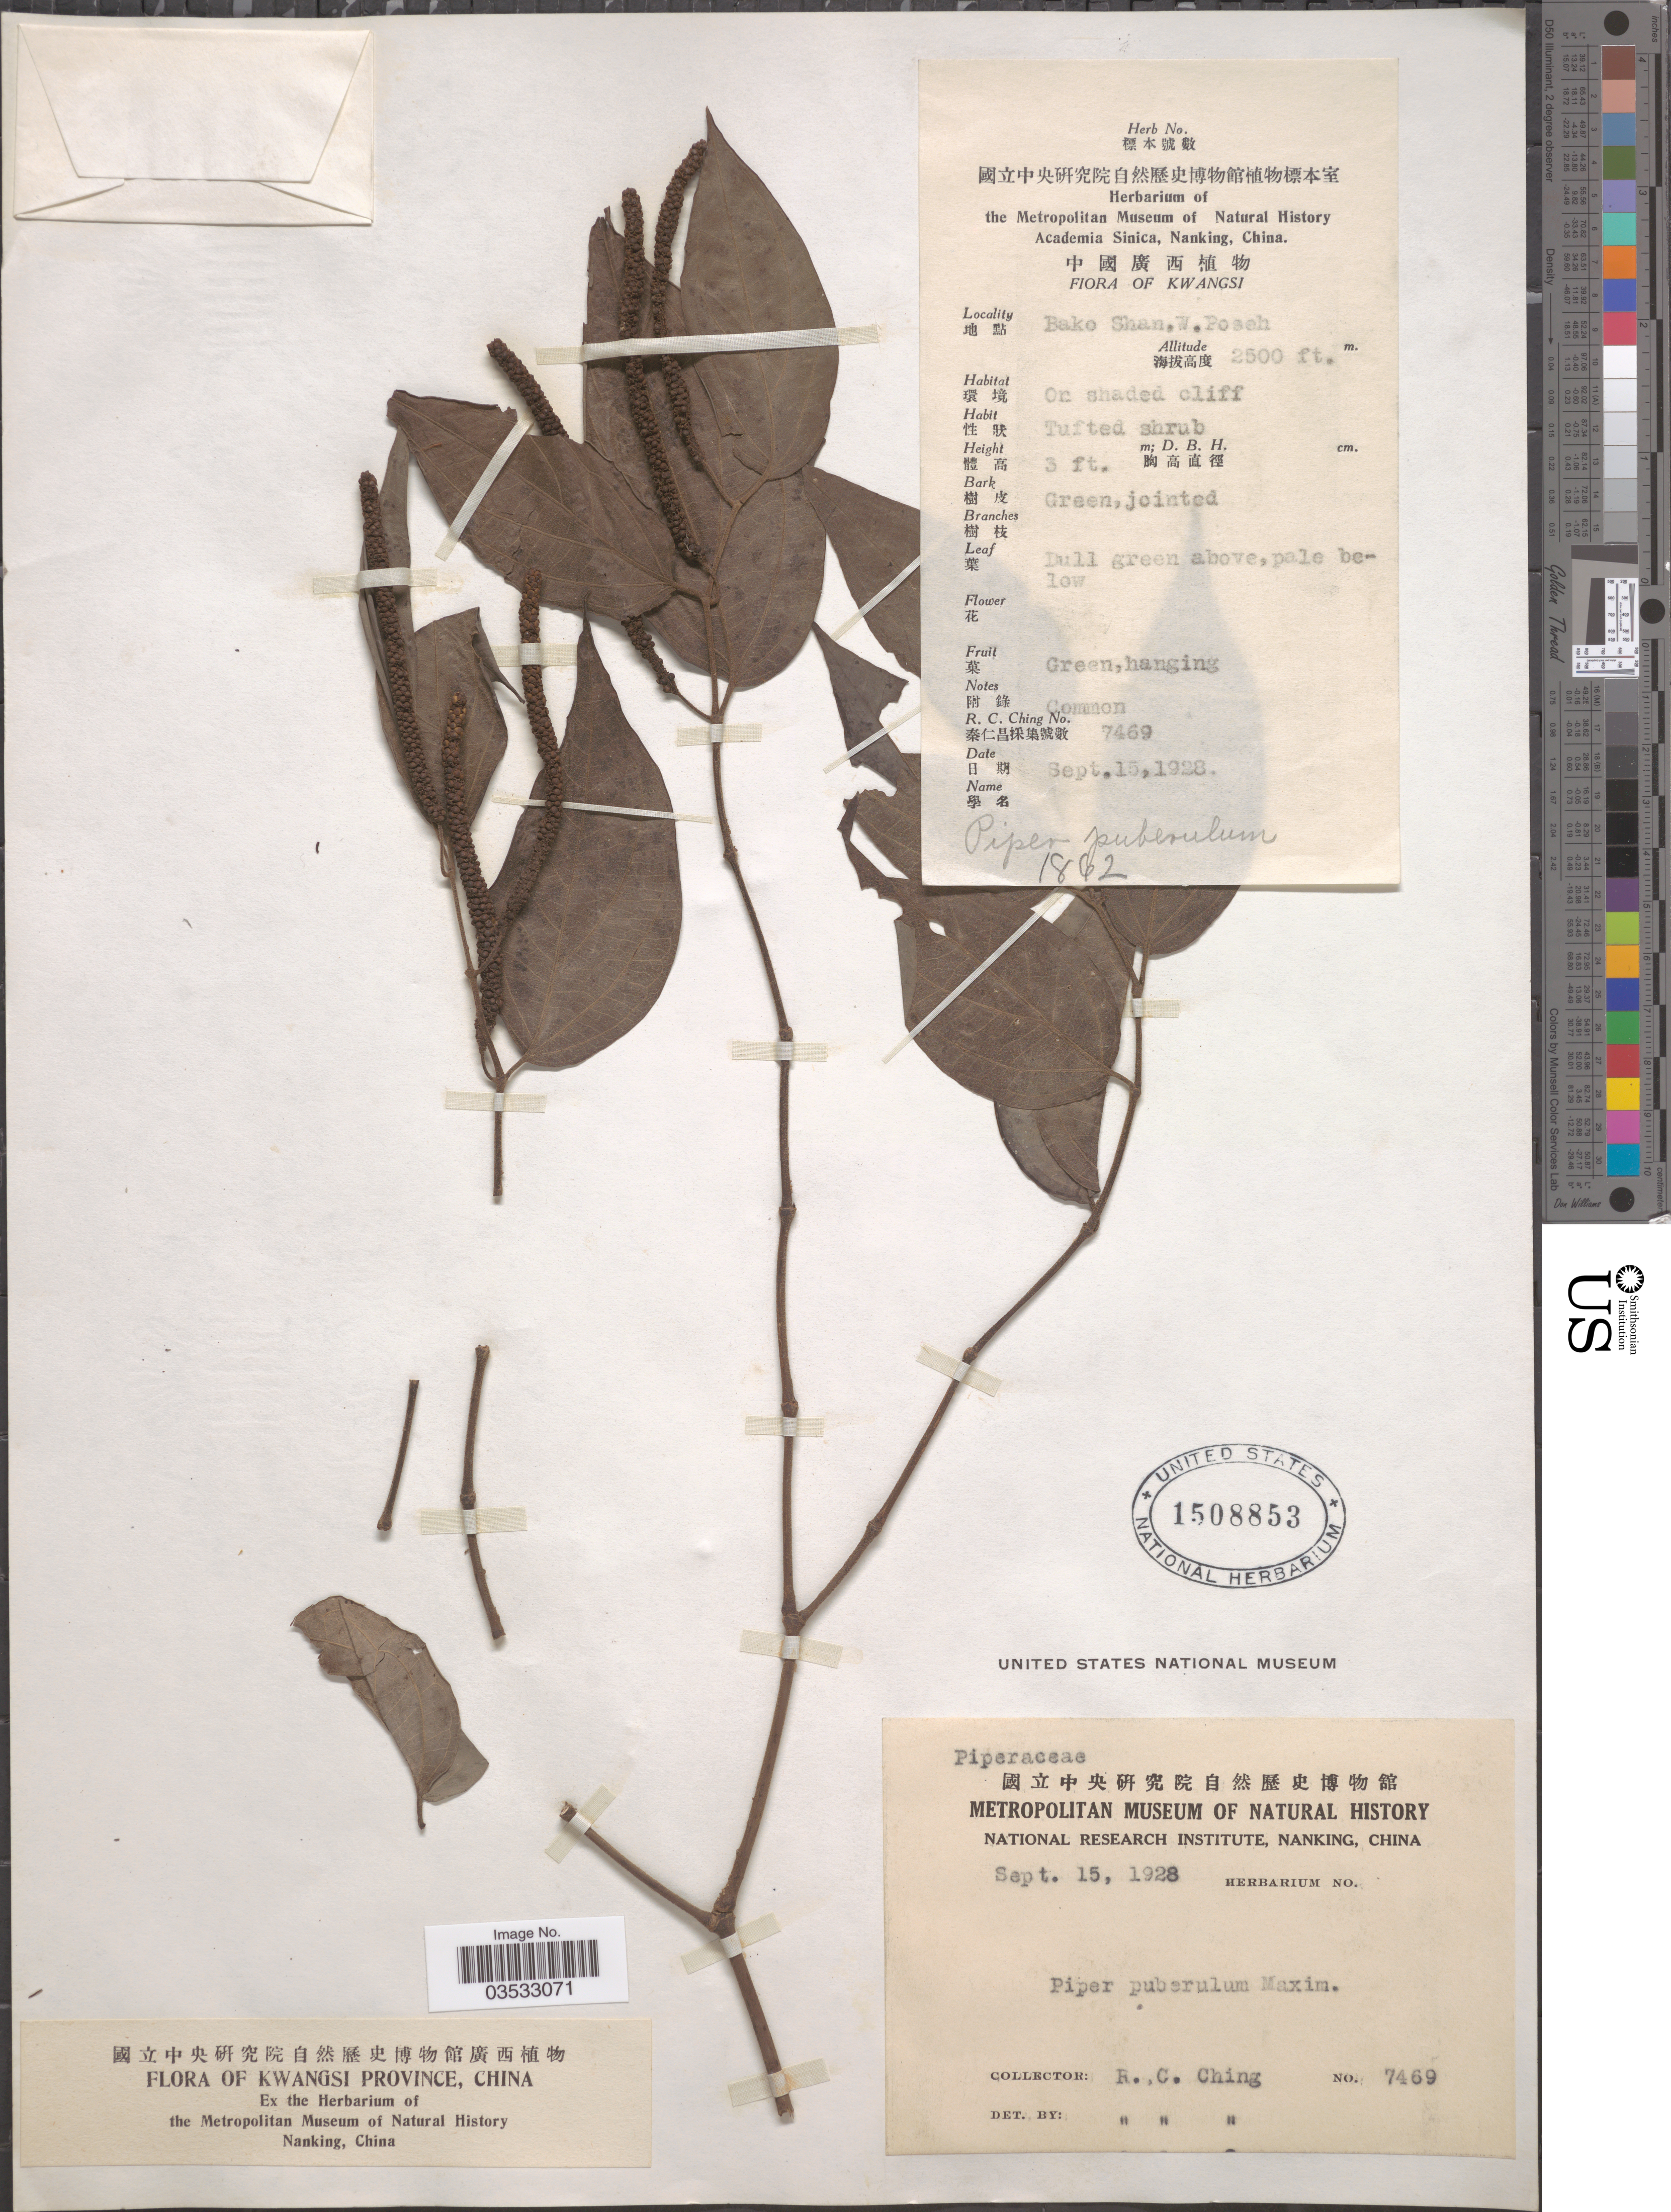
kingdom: Plantae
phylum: Tracheophyta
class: Magnoliopsida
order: Piperales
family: Piperaceae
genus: Piper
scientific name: Piper puberulum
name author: (Benth.) Seem.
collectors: R. C. Ching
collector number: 7469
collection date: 1928-09-15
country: China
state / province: Guangxi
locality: Kwangsi Province. Bako Shan, W. Poseh.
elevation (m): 762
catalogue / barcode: US 1508853